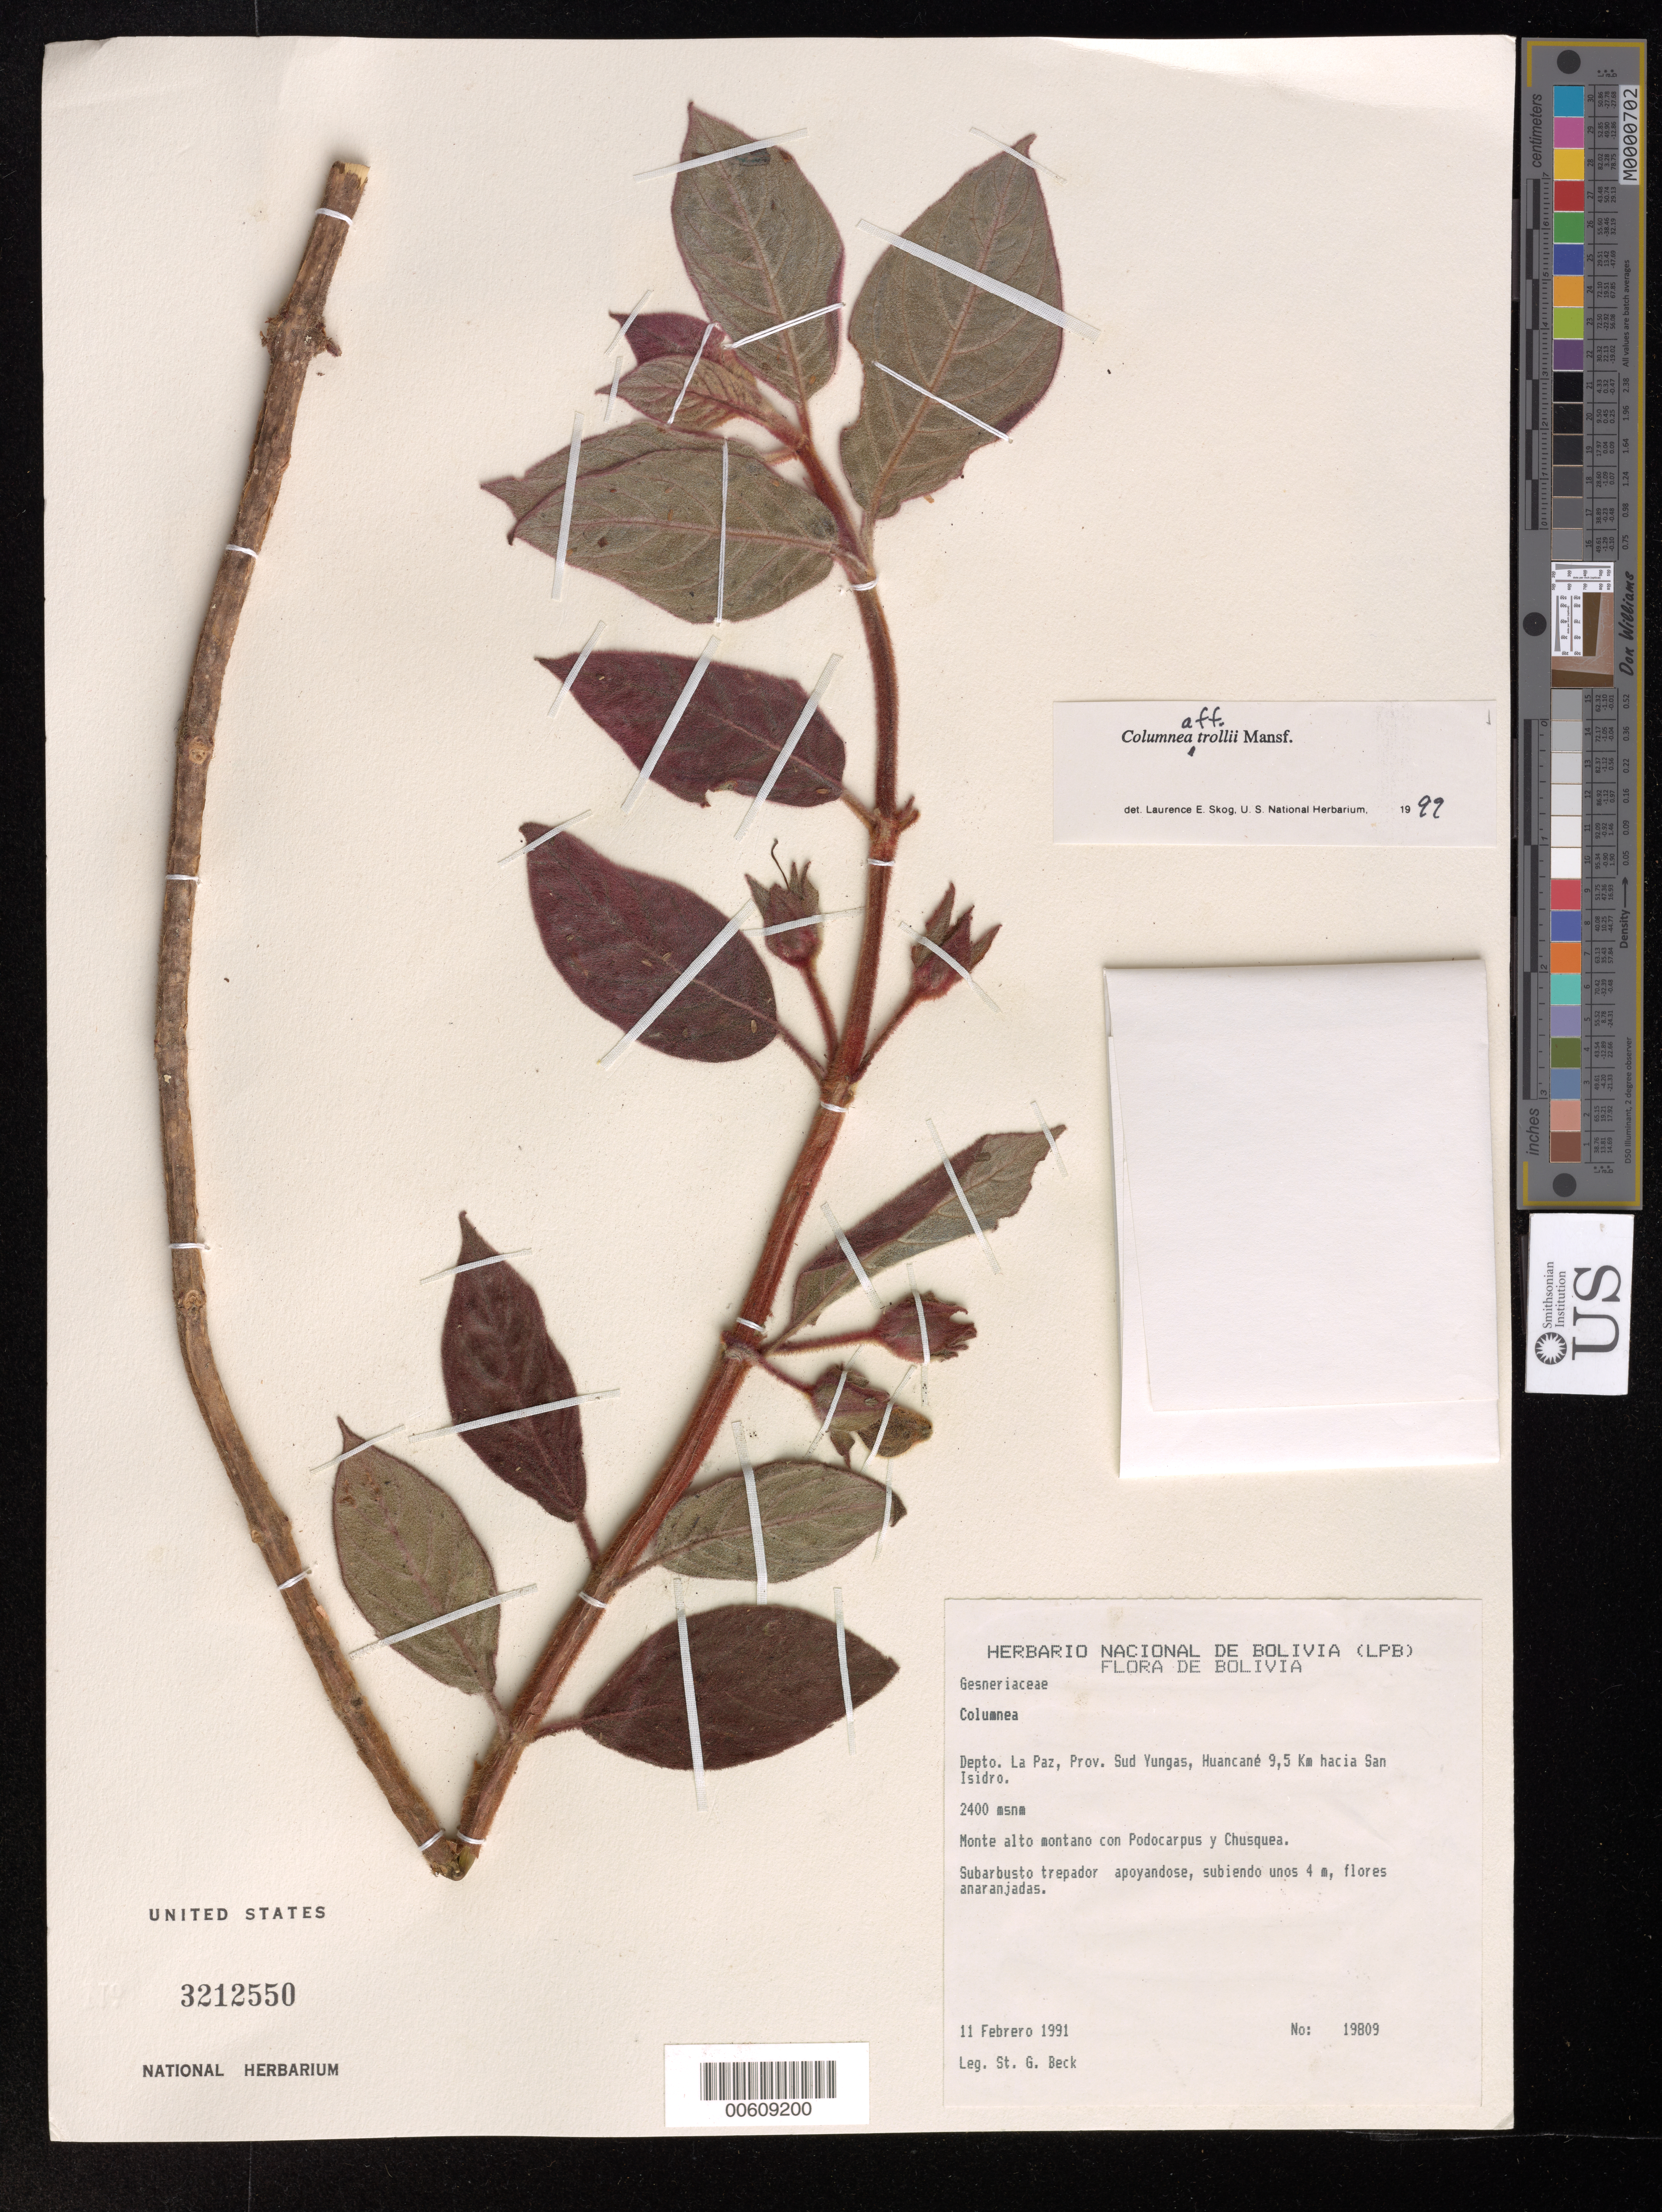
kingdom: Plantae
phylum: Tracheophyta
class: Magnoliopsida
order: Lamiales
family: Gesneriaceae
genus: Columnea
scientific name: Columnea trollii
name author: Mansf.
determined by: Skog, Laurence E.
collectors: S. G. Beck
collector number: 19809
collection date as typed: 11 Feb 1991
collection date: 1991-02-11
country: Bolivia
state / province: La Paz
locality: Prov. Sud Yungas; Huancané, 9.5 km hacia San Isidro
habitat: Monte alto montano con Podocarpus y Chusquea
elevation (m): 2400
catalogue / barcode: US 3212550